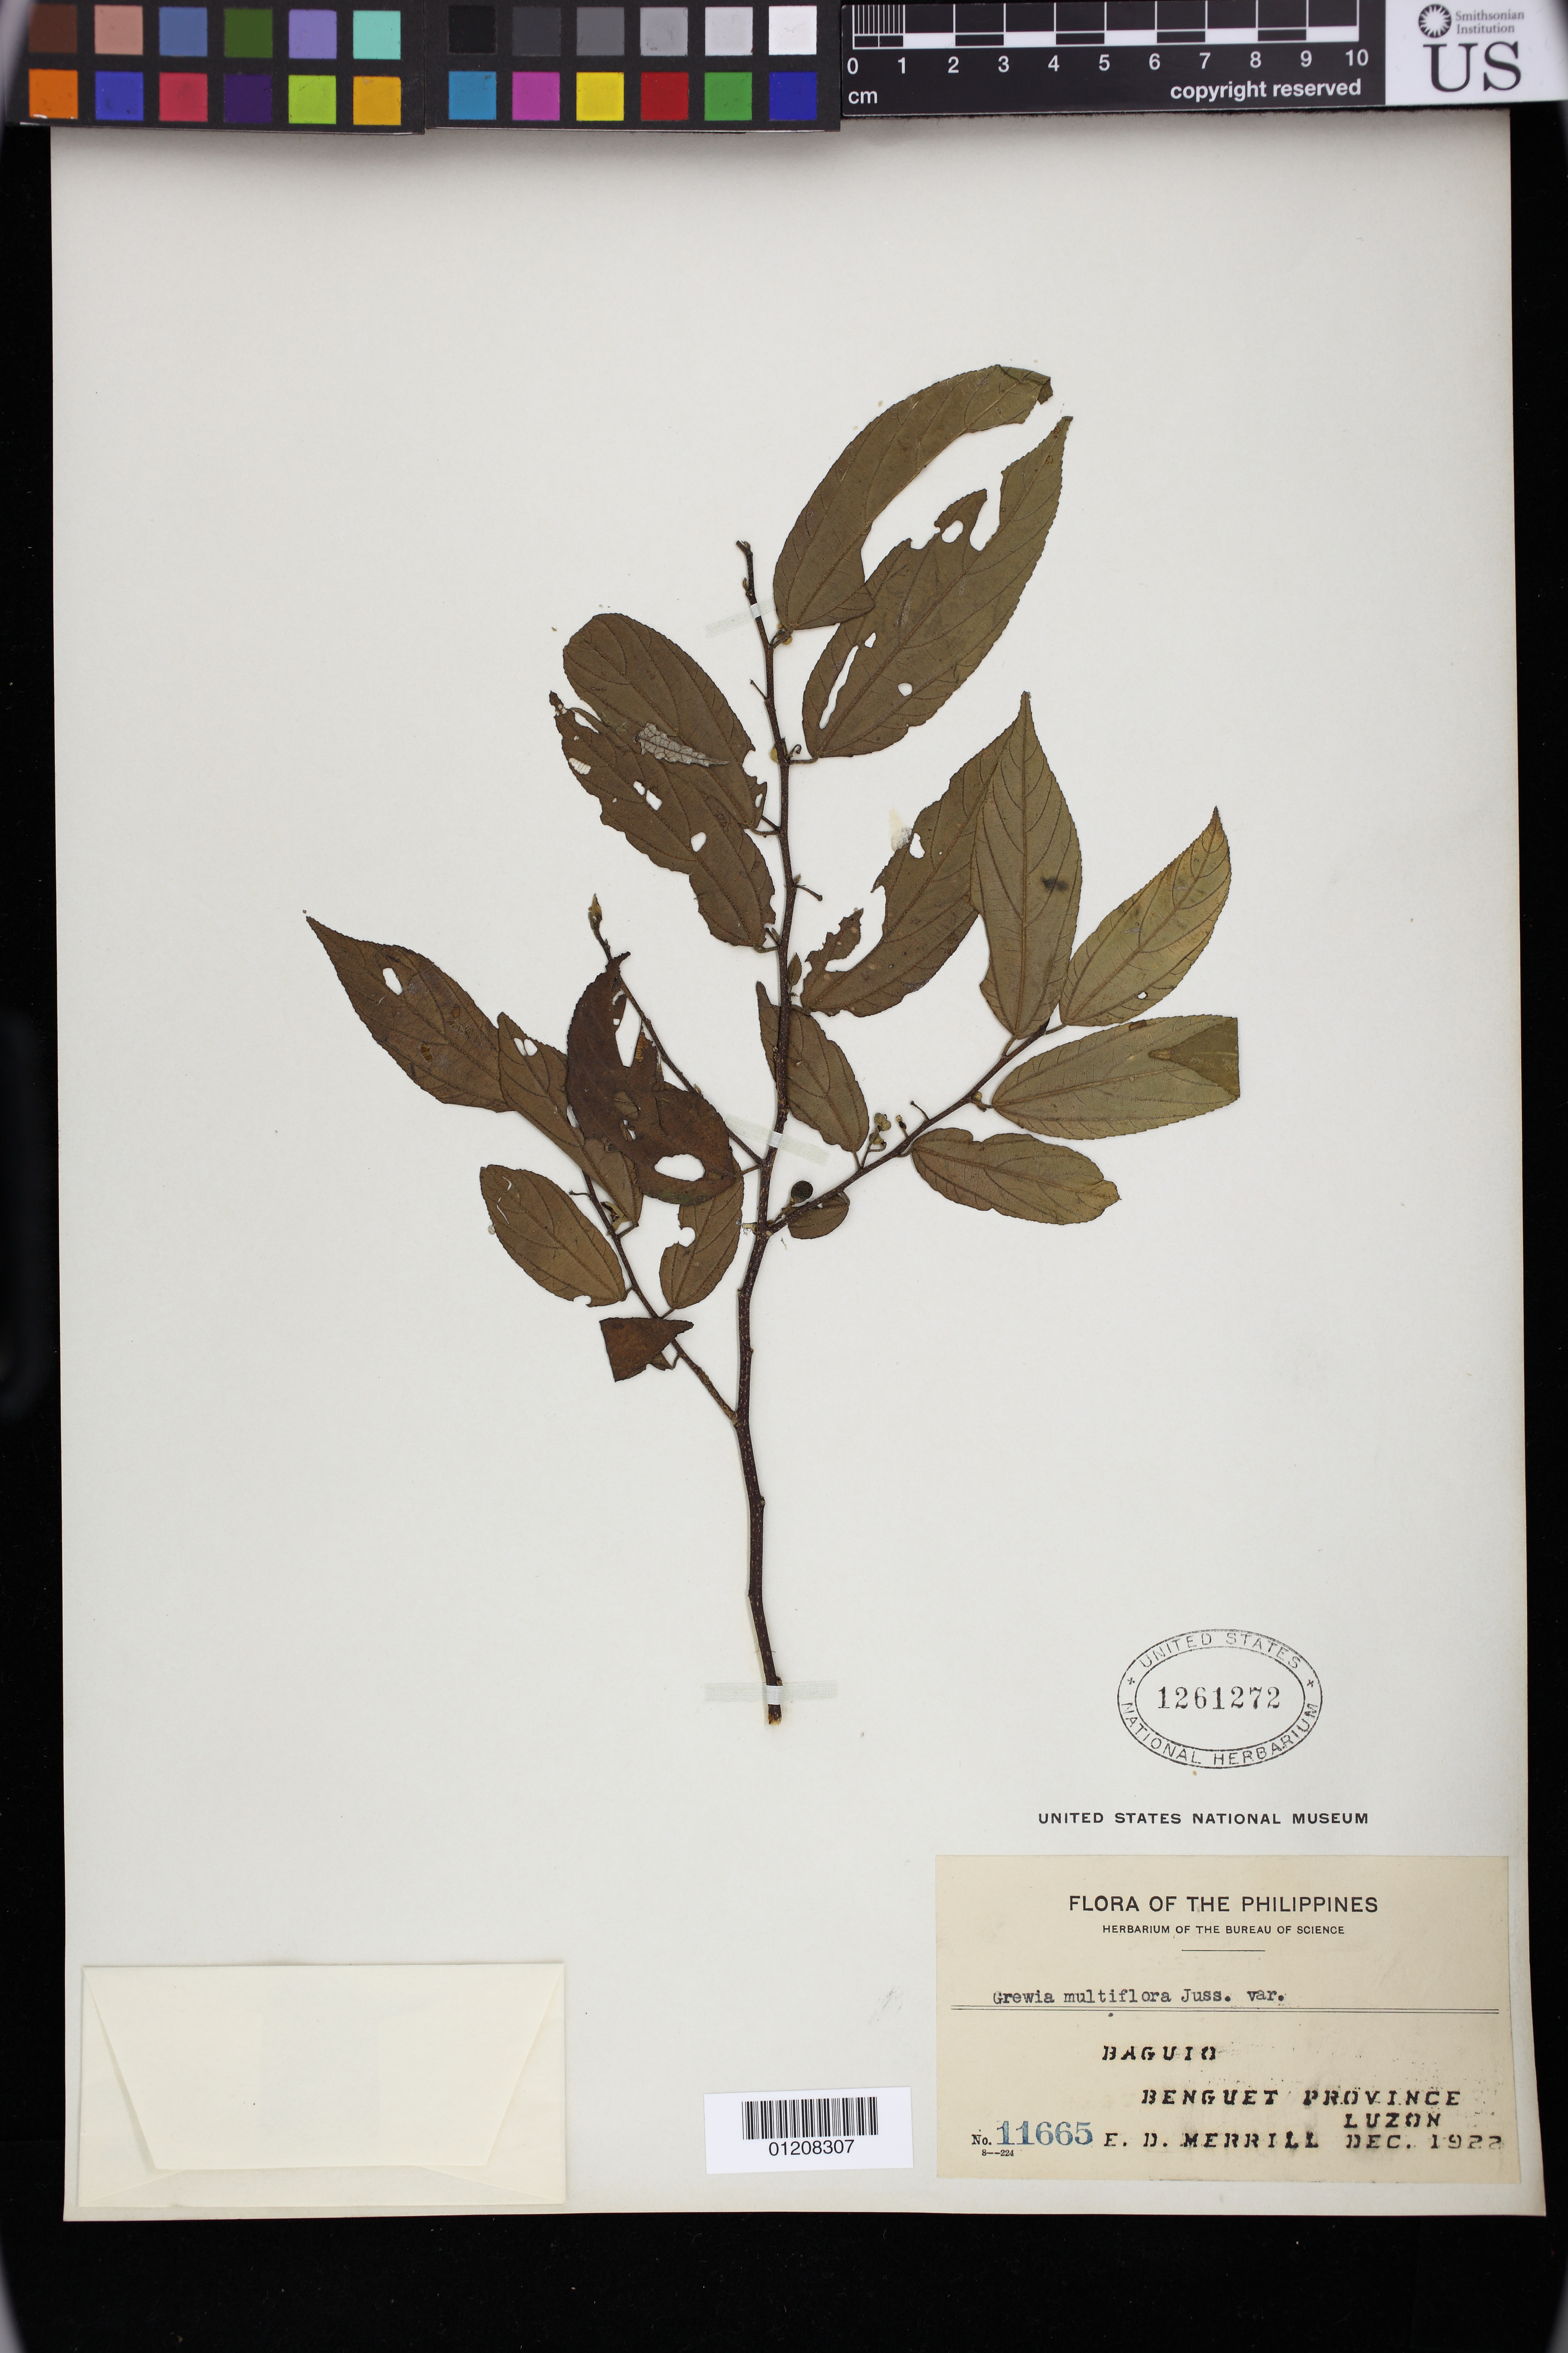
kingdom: Plantae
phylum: Tracheophyta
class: Magnoliopsida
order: Malvales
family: Malvaceae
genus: Grewia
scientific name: Grewia multiflora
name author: Juss.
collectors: E. D. Merrill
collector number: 11665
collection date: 1922-12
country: Philippines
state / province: Cordillera (Administrative Region)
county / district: Benguet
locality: Baguio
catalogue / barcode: US 1261272